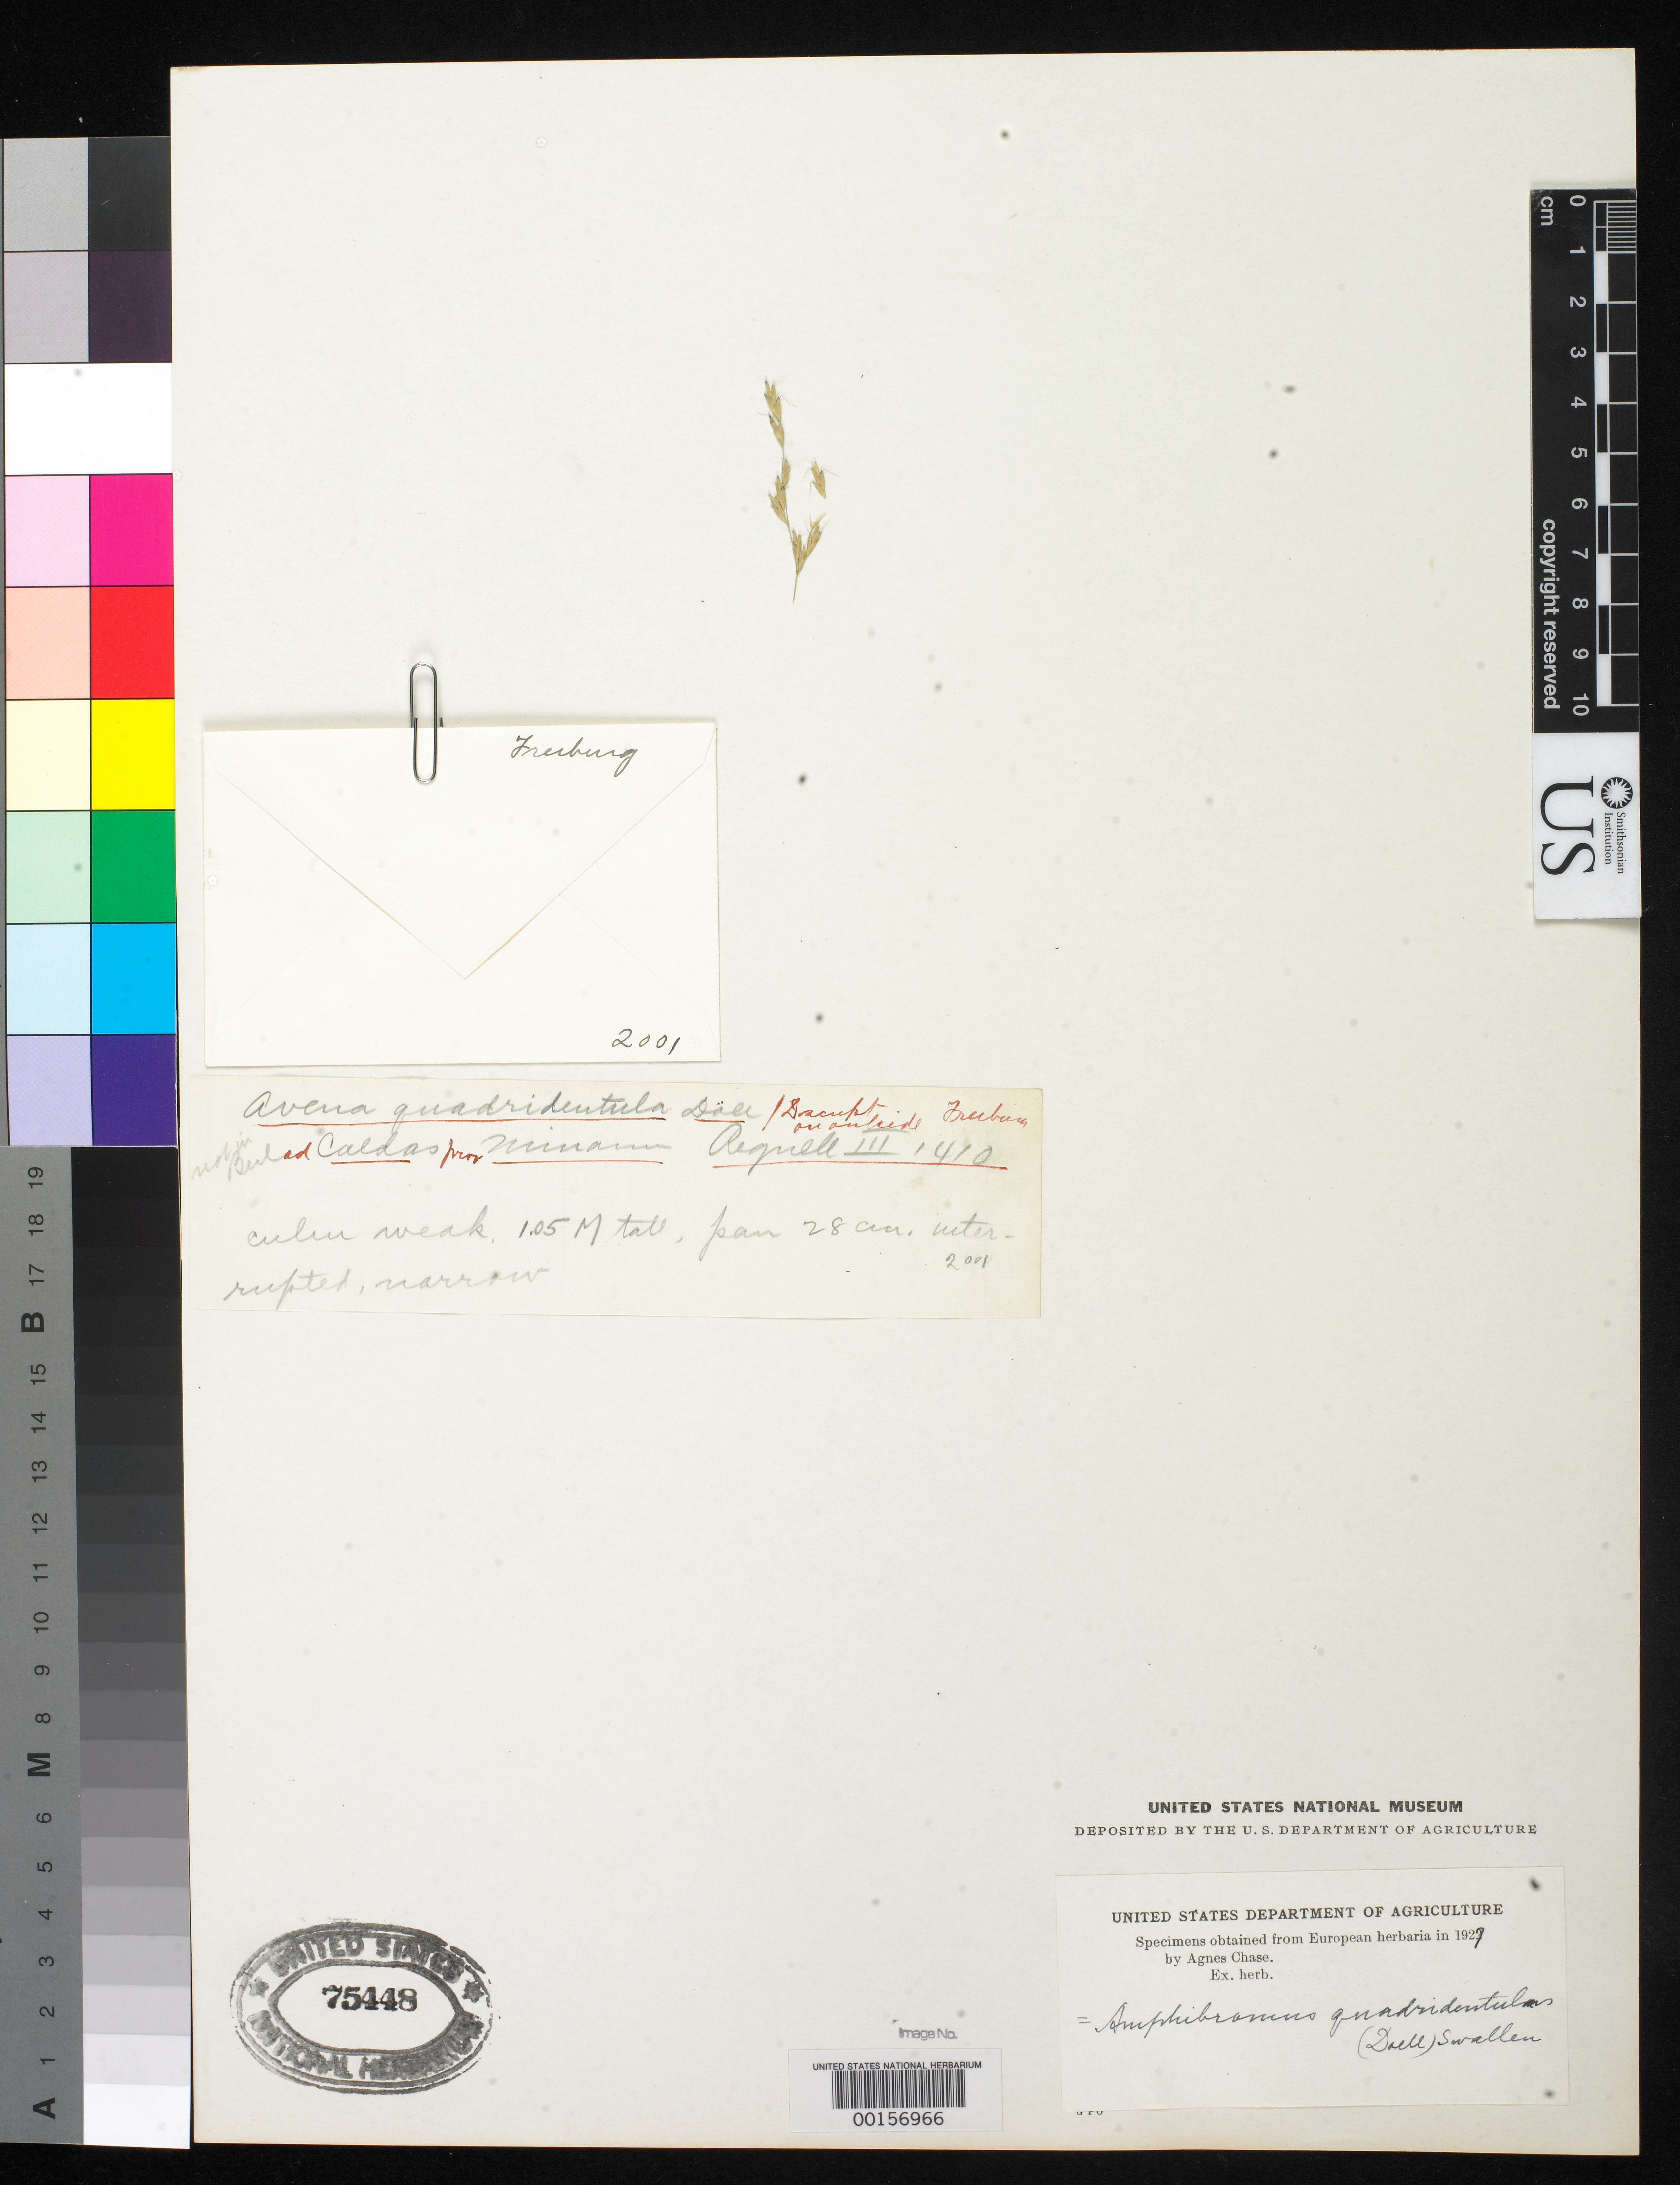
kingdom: Plantae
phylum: Tracheophyta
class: Liliopsida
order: Poales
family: Poaceae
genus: Avena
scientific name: Avena quadridentula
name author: Döll in Mart.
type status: Type Fragment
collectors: A. F. Regnell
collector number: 1410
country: Brazil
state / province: Minas Gerais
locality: Minarum, ad Caldas.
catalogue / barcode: US 75448